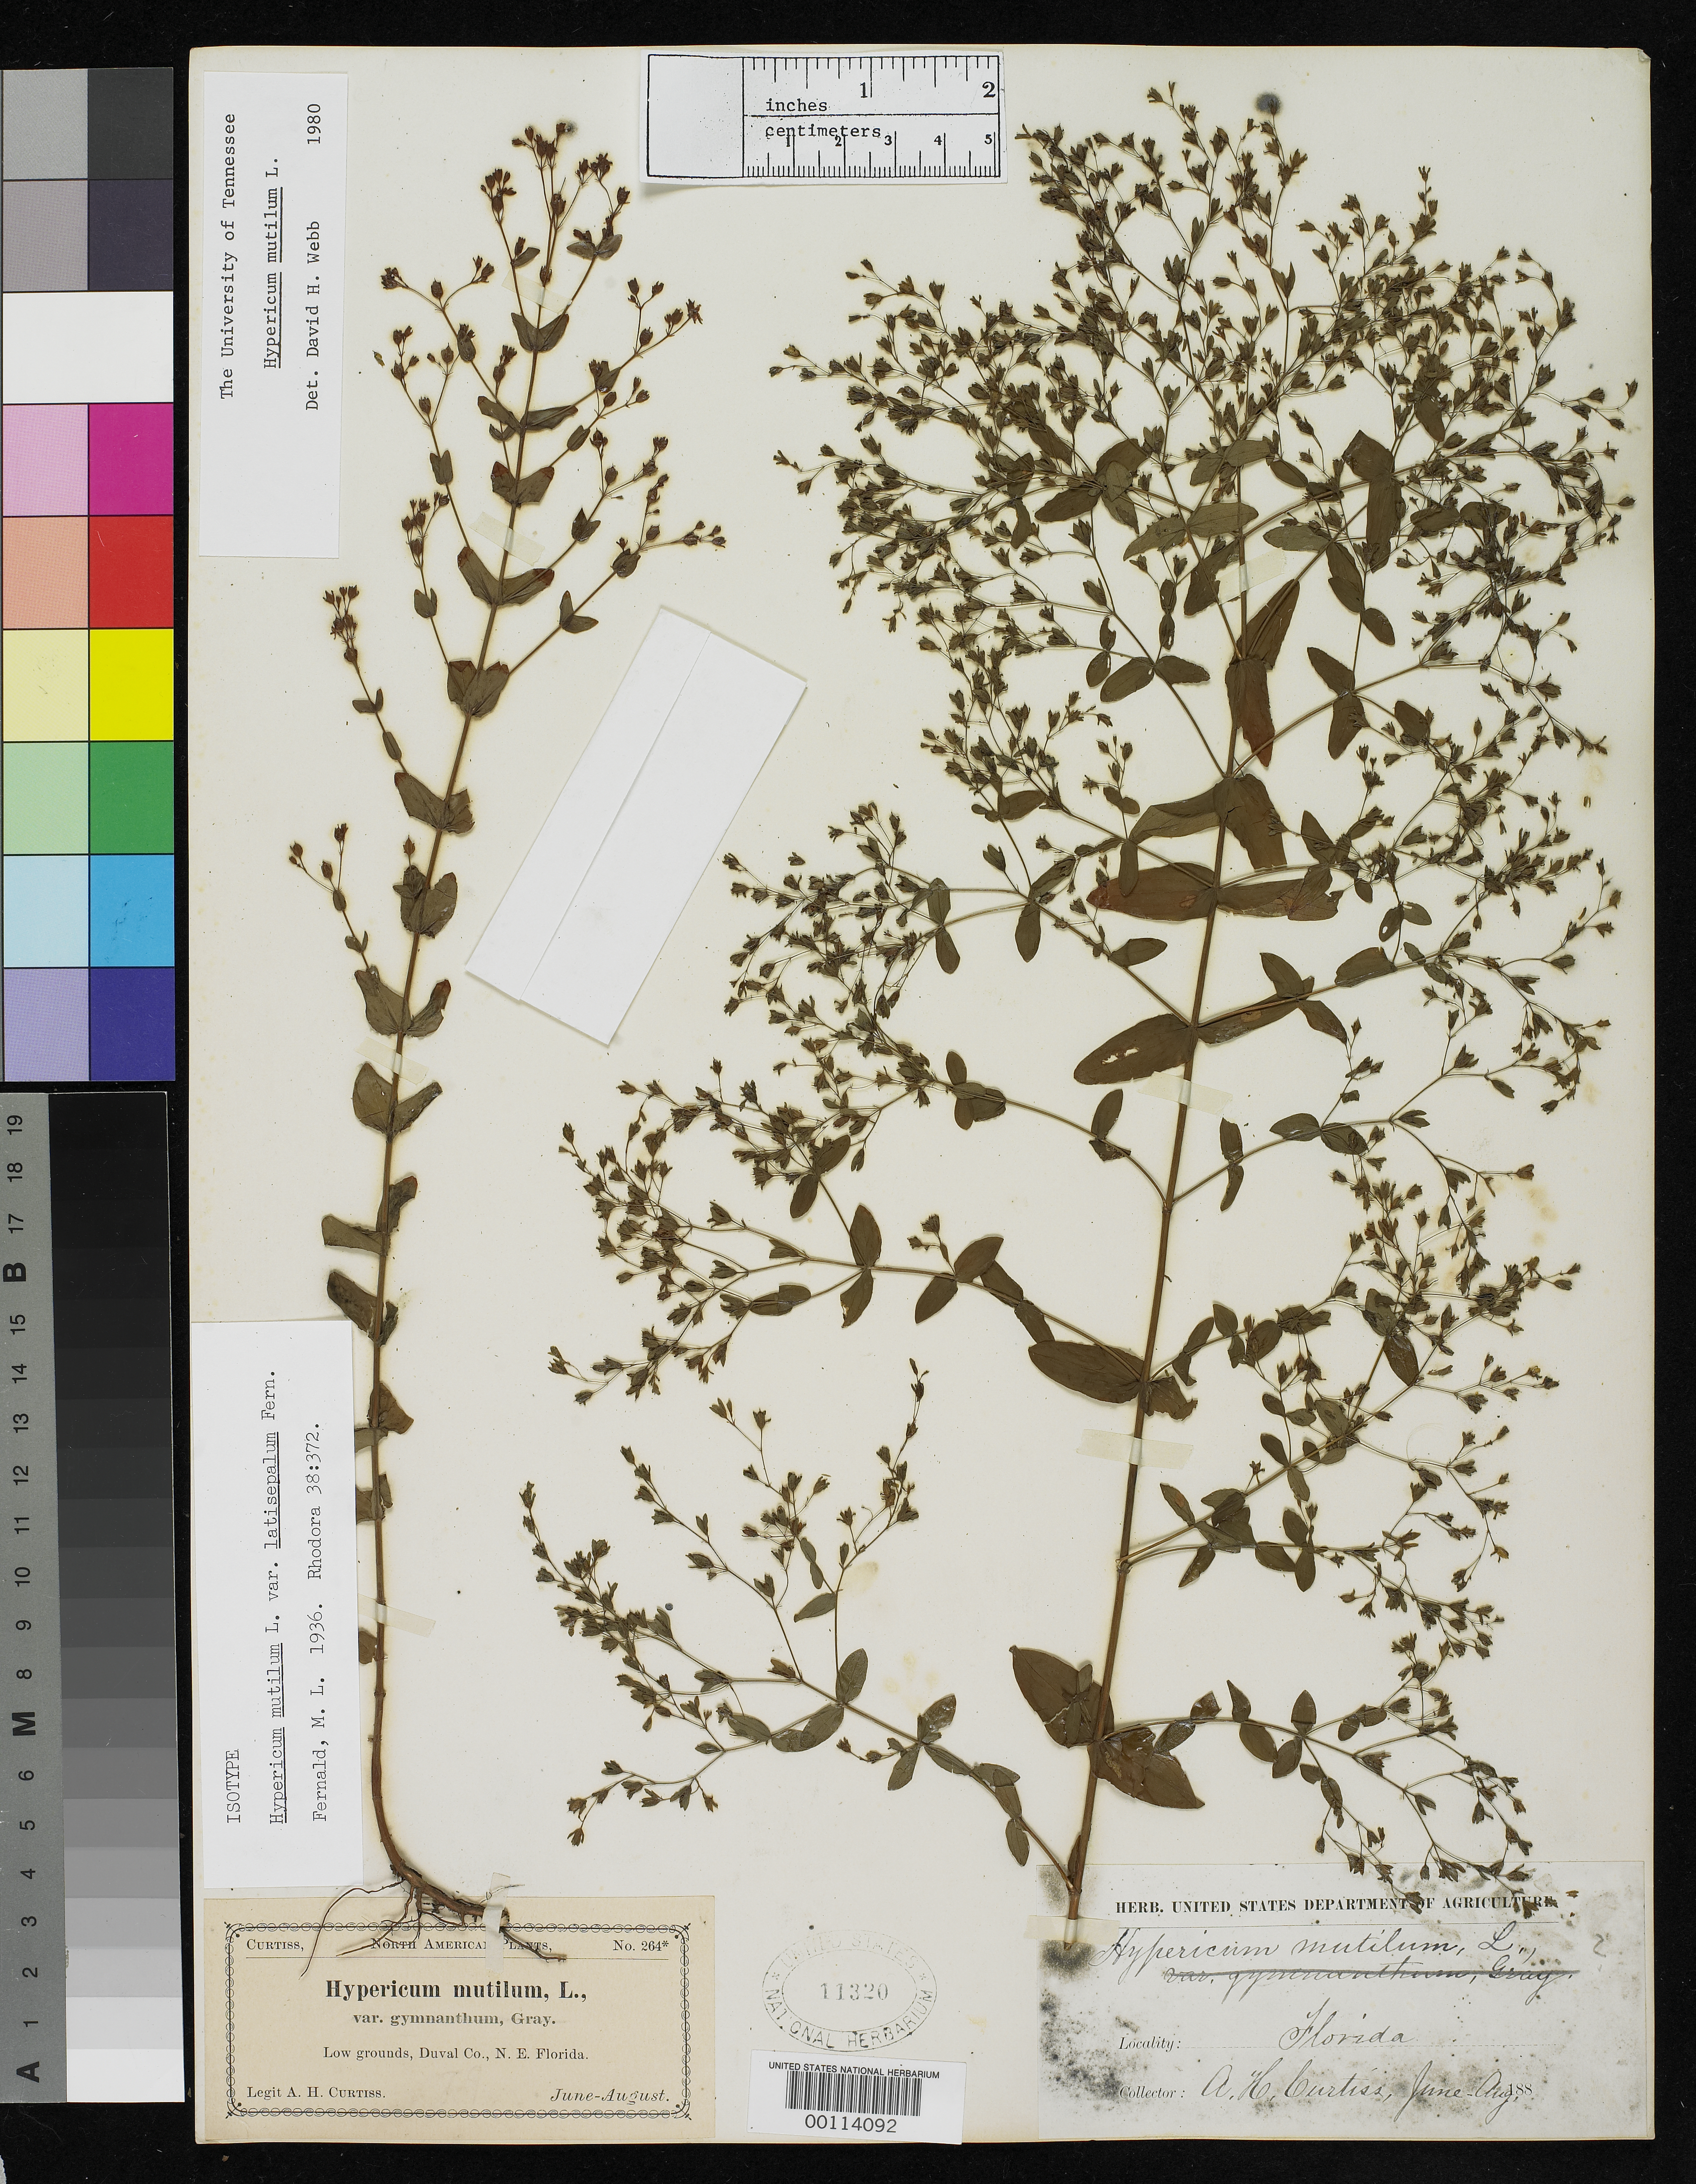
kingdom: Plantae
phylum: Tracheophyta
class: Magnoliopsida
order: Malpighiales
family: Hypericaceae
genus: Hypericum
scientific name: Hypericum mutilum var. latisepalum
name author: Fernald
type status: Isotype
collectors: A. H. Curtiss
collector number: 264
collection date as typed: Jun 188- to -- Aug 188-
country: United States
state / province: Florida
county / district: Duval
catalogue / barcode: US 11320